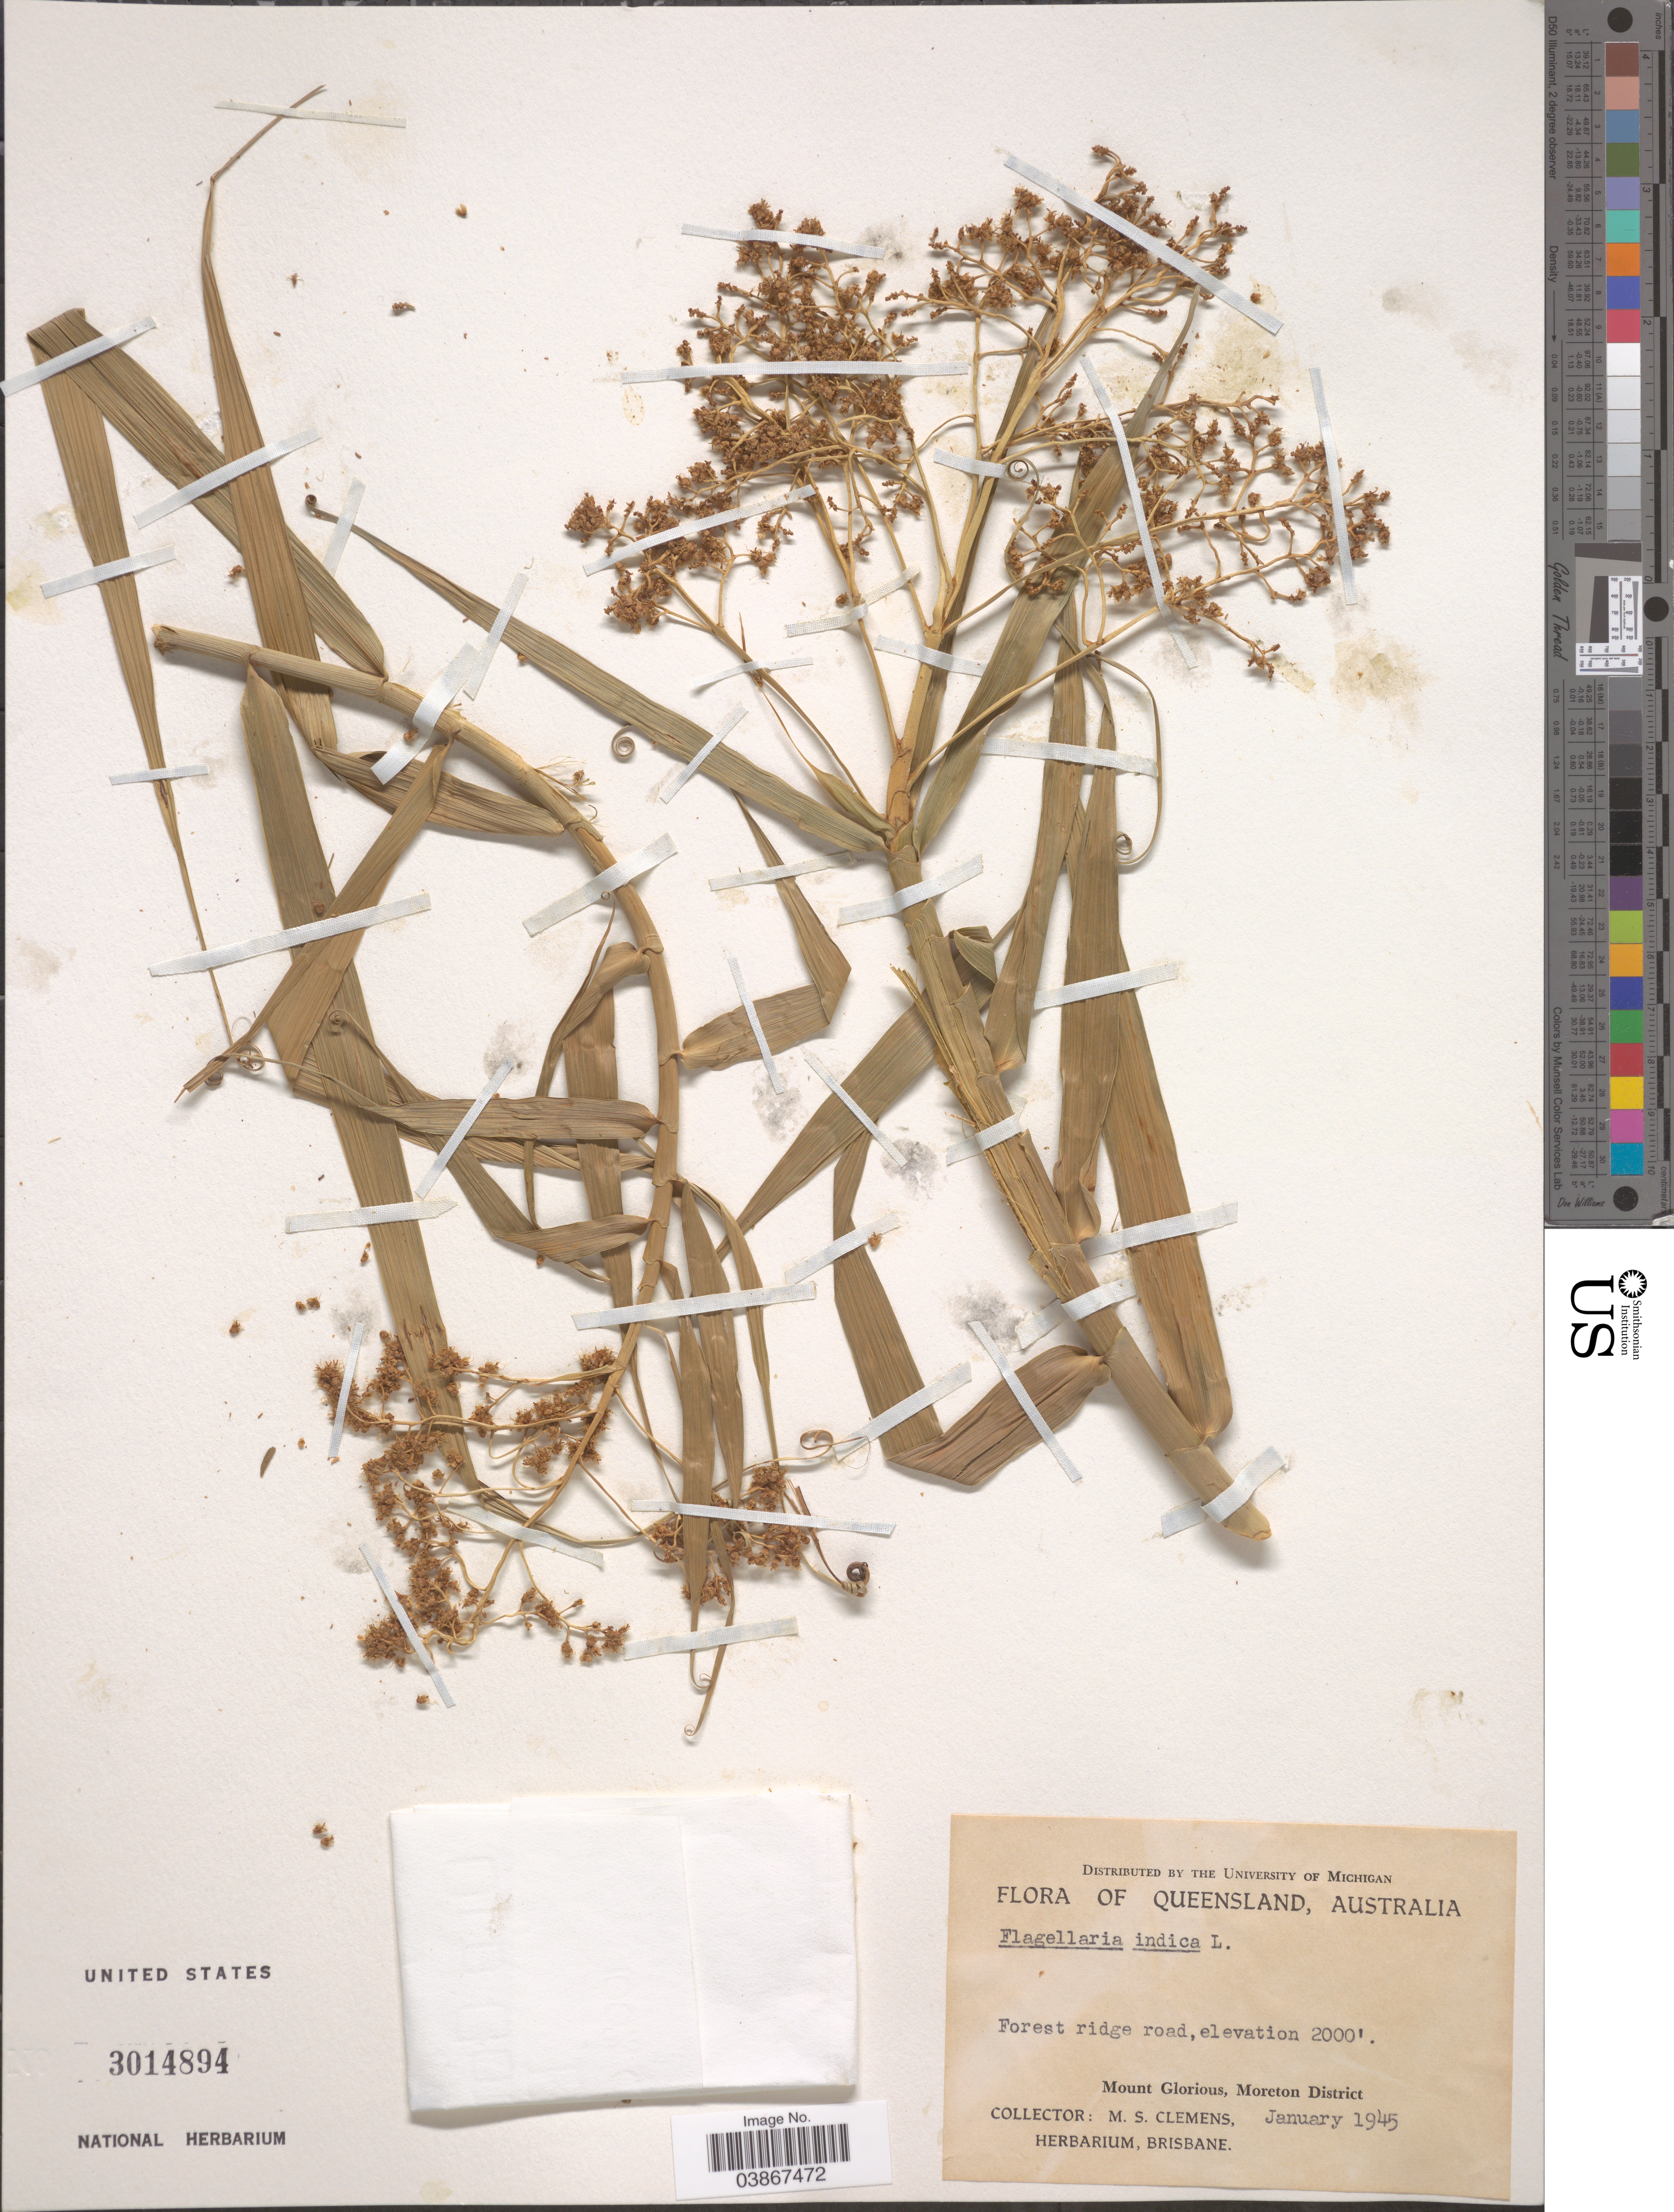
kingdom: Plantae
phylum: Tracheophyta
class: Liliopsida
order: Poales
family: Flagellariaceae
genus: Flagellaria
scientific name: Flagellaria indica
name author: L.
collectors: M. S. Clemens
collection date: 1945-01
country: Australia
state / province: Queensland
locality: Mount Glorious, Moreton District.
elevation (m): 610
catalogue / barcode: US 3014894